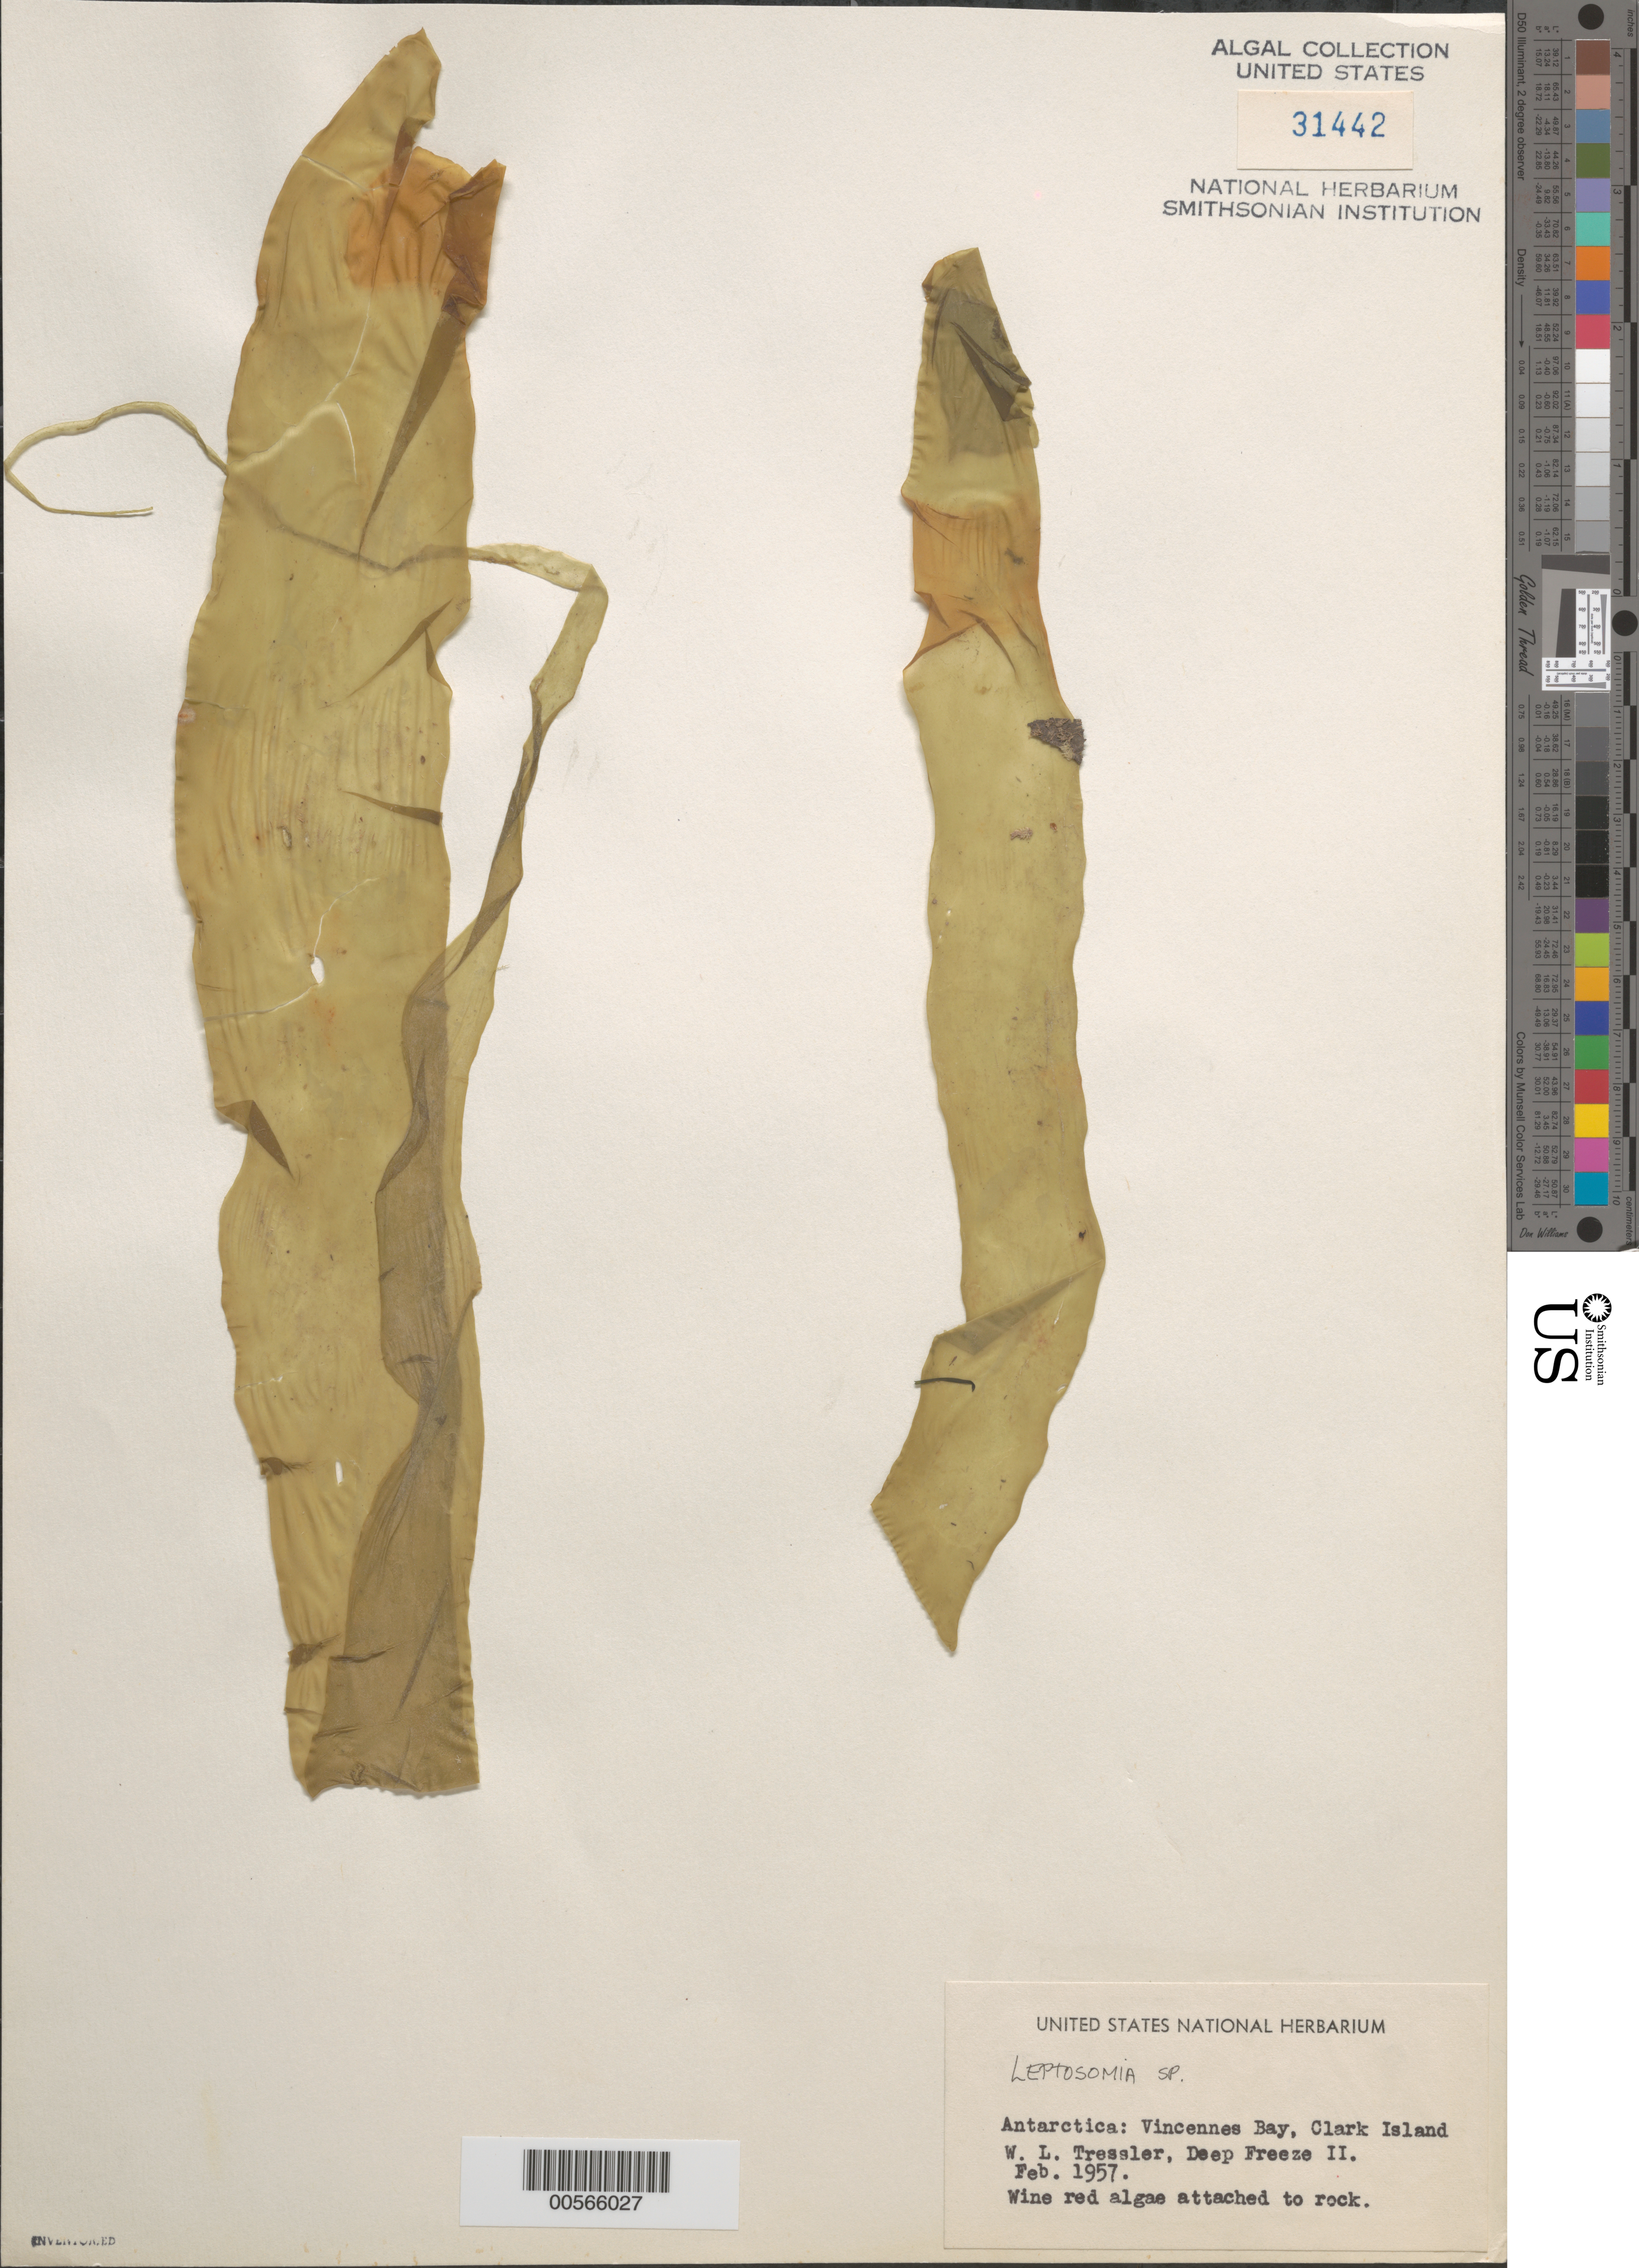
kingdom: Plantae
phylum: Rhodophyta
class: Florideophyceae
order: Rhodymeniales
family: Rhodymeniaceae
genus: Leptosomia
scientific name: Leptosomia sp.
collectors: W. Tressler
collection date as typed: Feb 1957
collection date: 1957-02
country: Antarctica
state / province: Wilkes Land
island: Clark Island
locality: Vincennes Bay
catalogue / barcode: US 31442